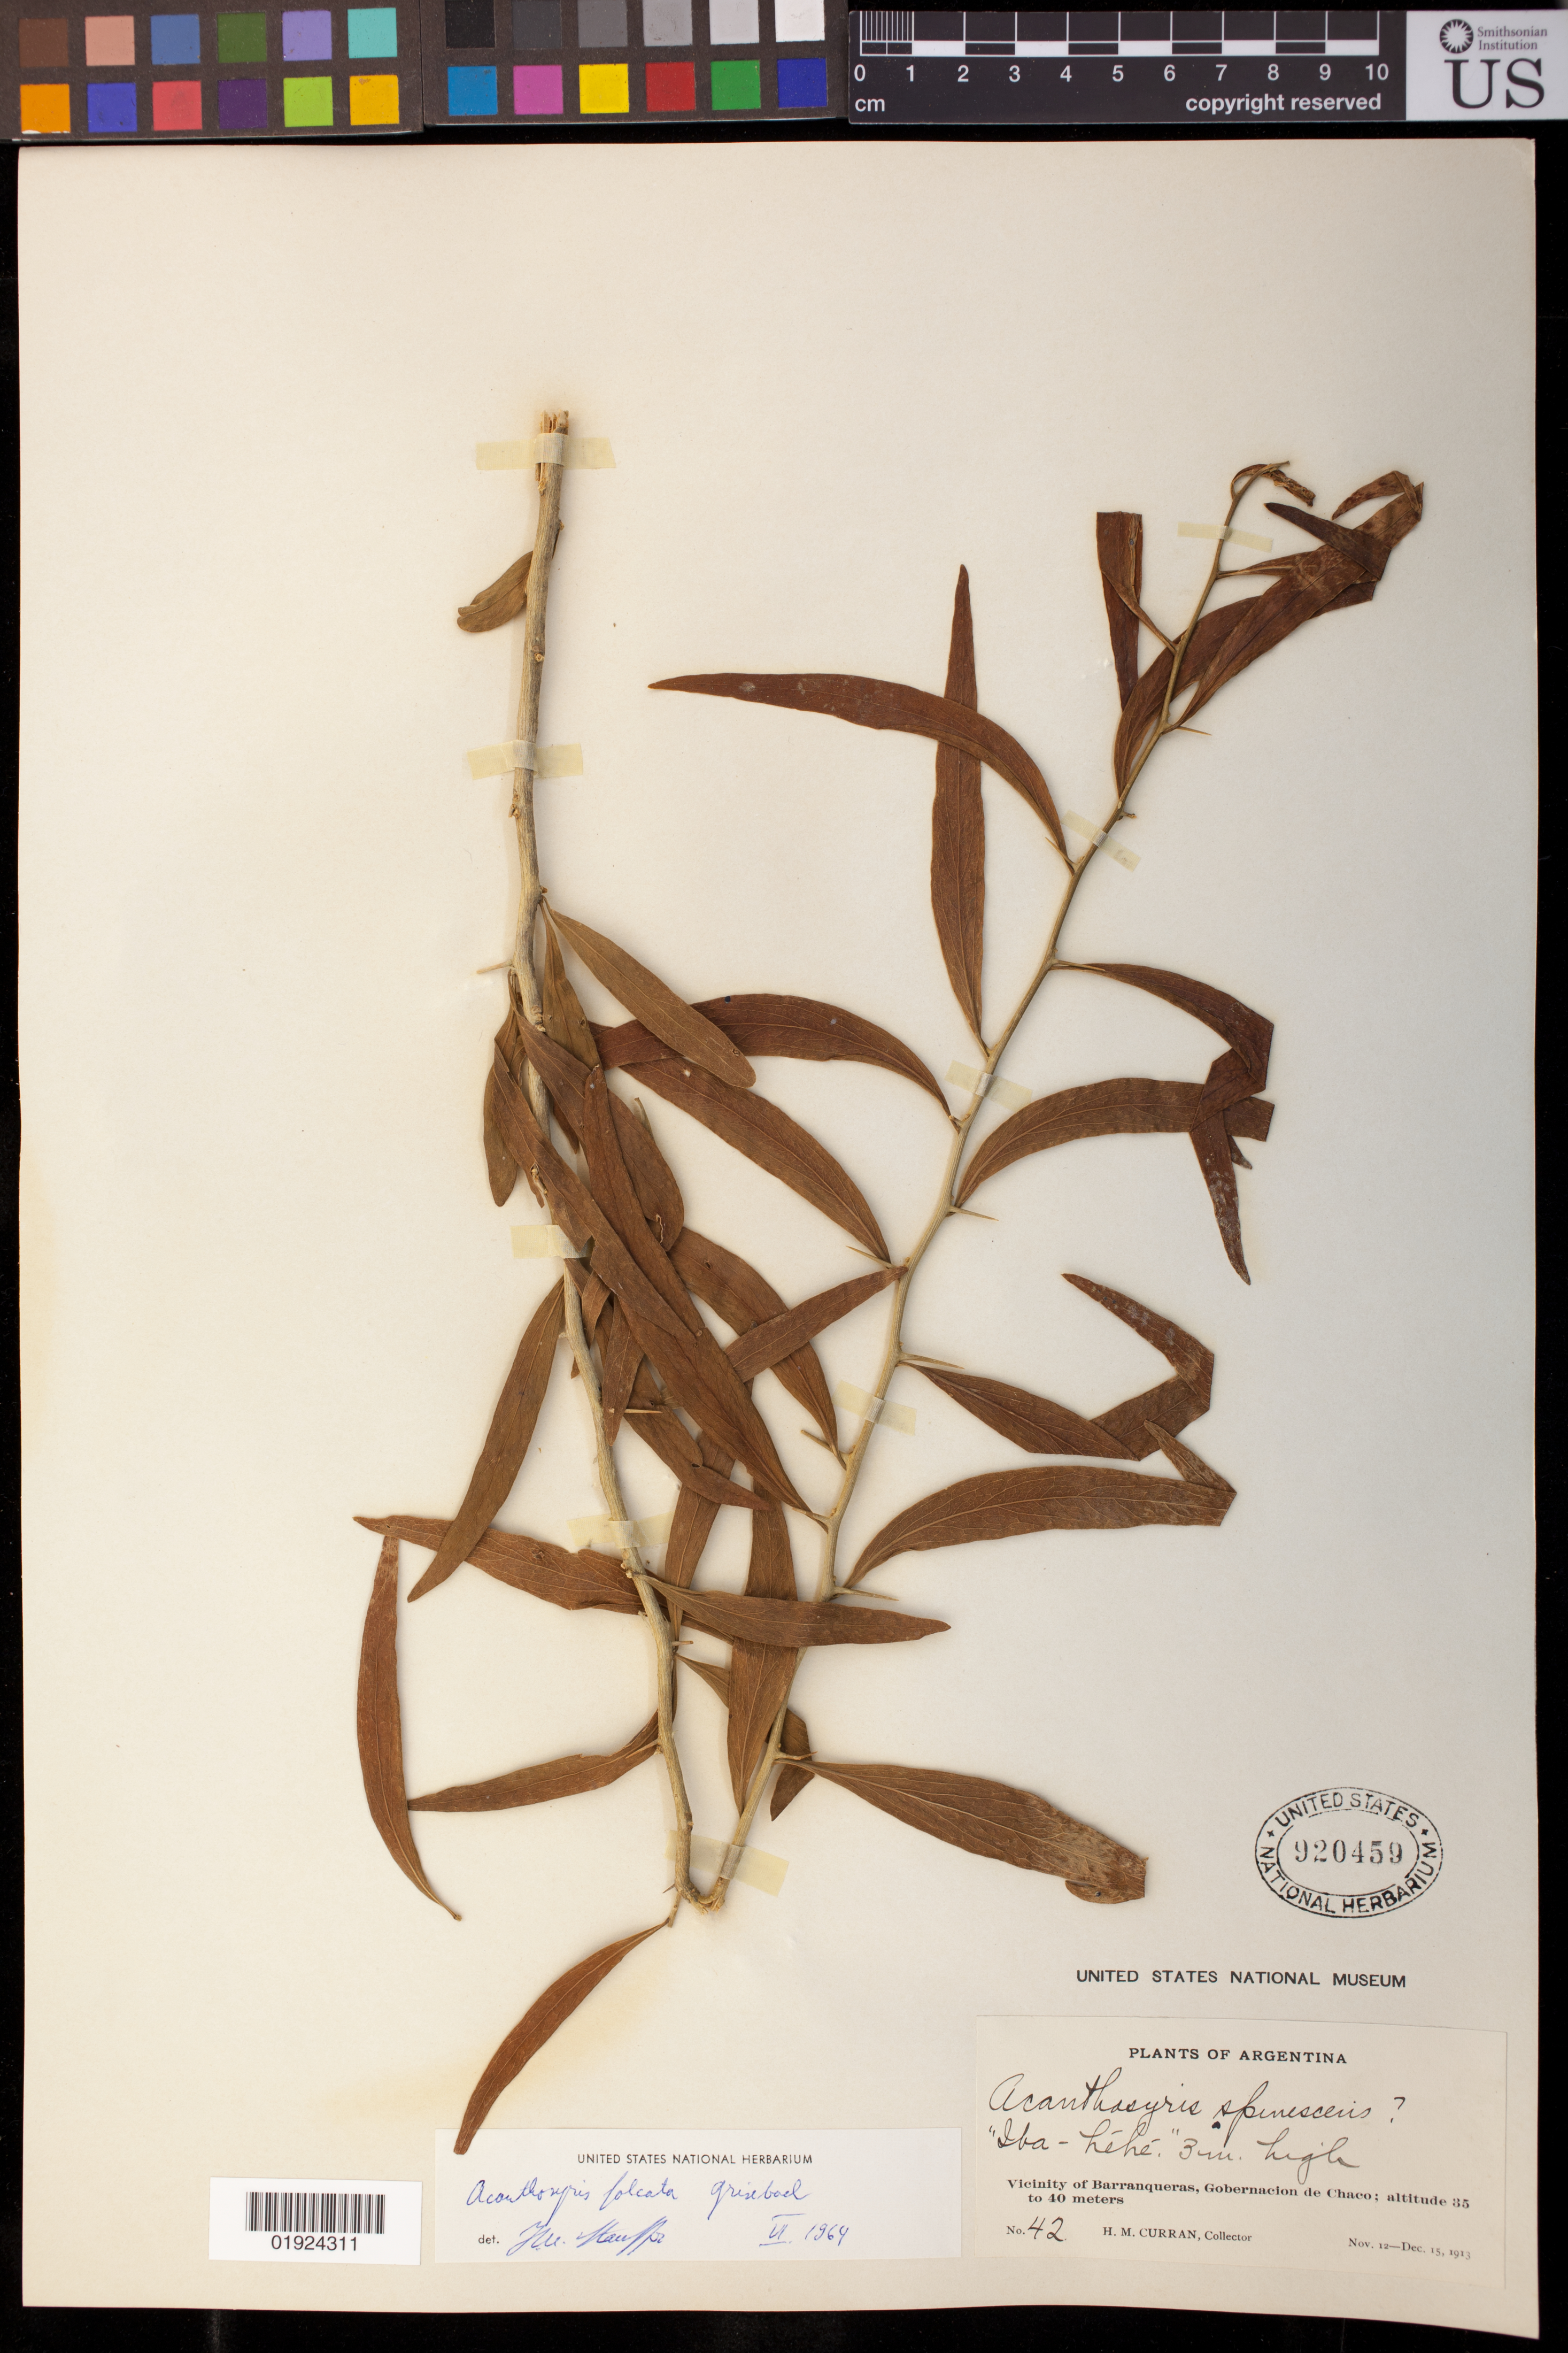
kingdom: Plantae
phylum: Tracheophyta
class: Magnoliopsida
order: Santalales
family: Cervantesiaceae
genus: Acanthosyris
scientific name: Acanthosyris falcata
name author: Griseb.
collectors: H. M. Curran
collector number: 42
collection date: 1913-11-12/1913-12-15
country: Argentina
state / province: Chaco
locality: Vicinity of Barranqueras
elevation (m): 35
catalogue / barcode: US 920459